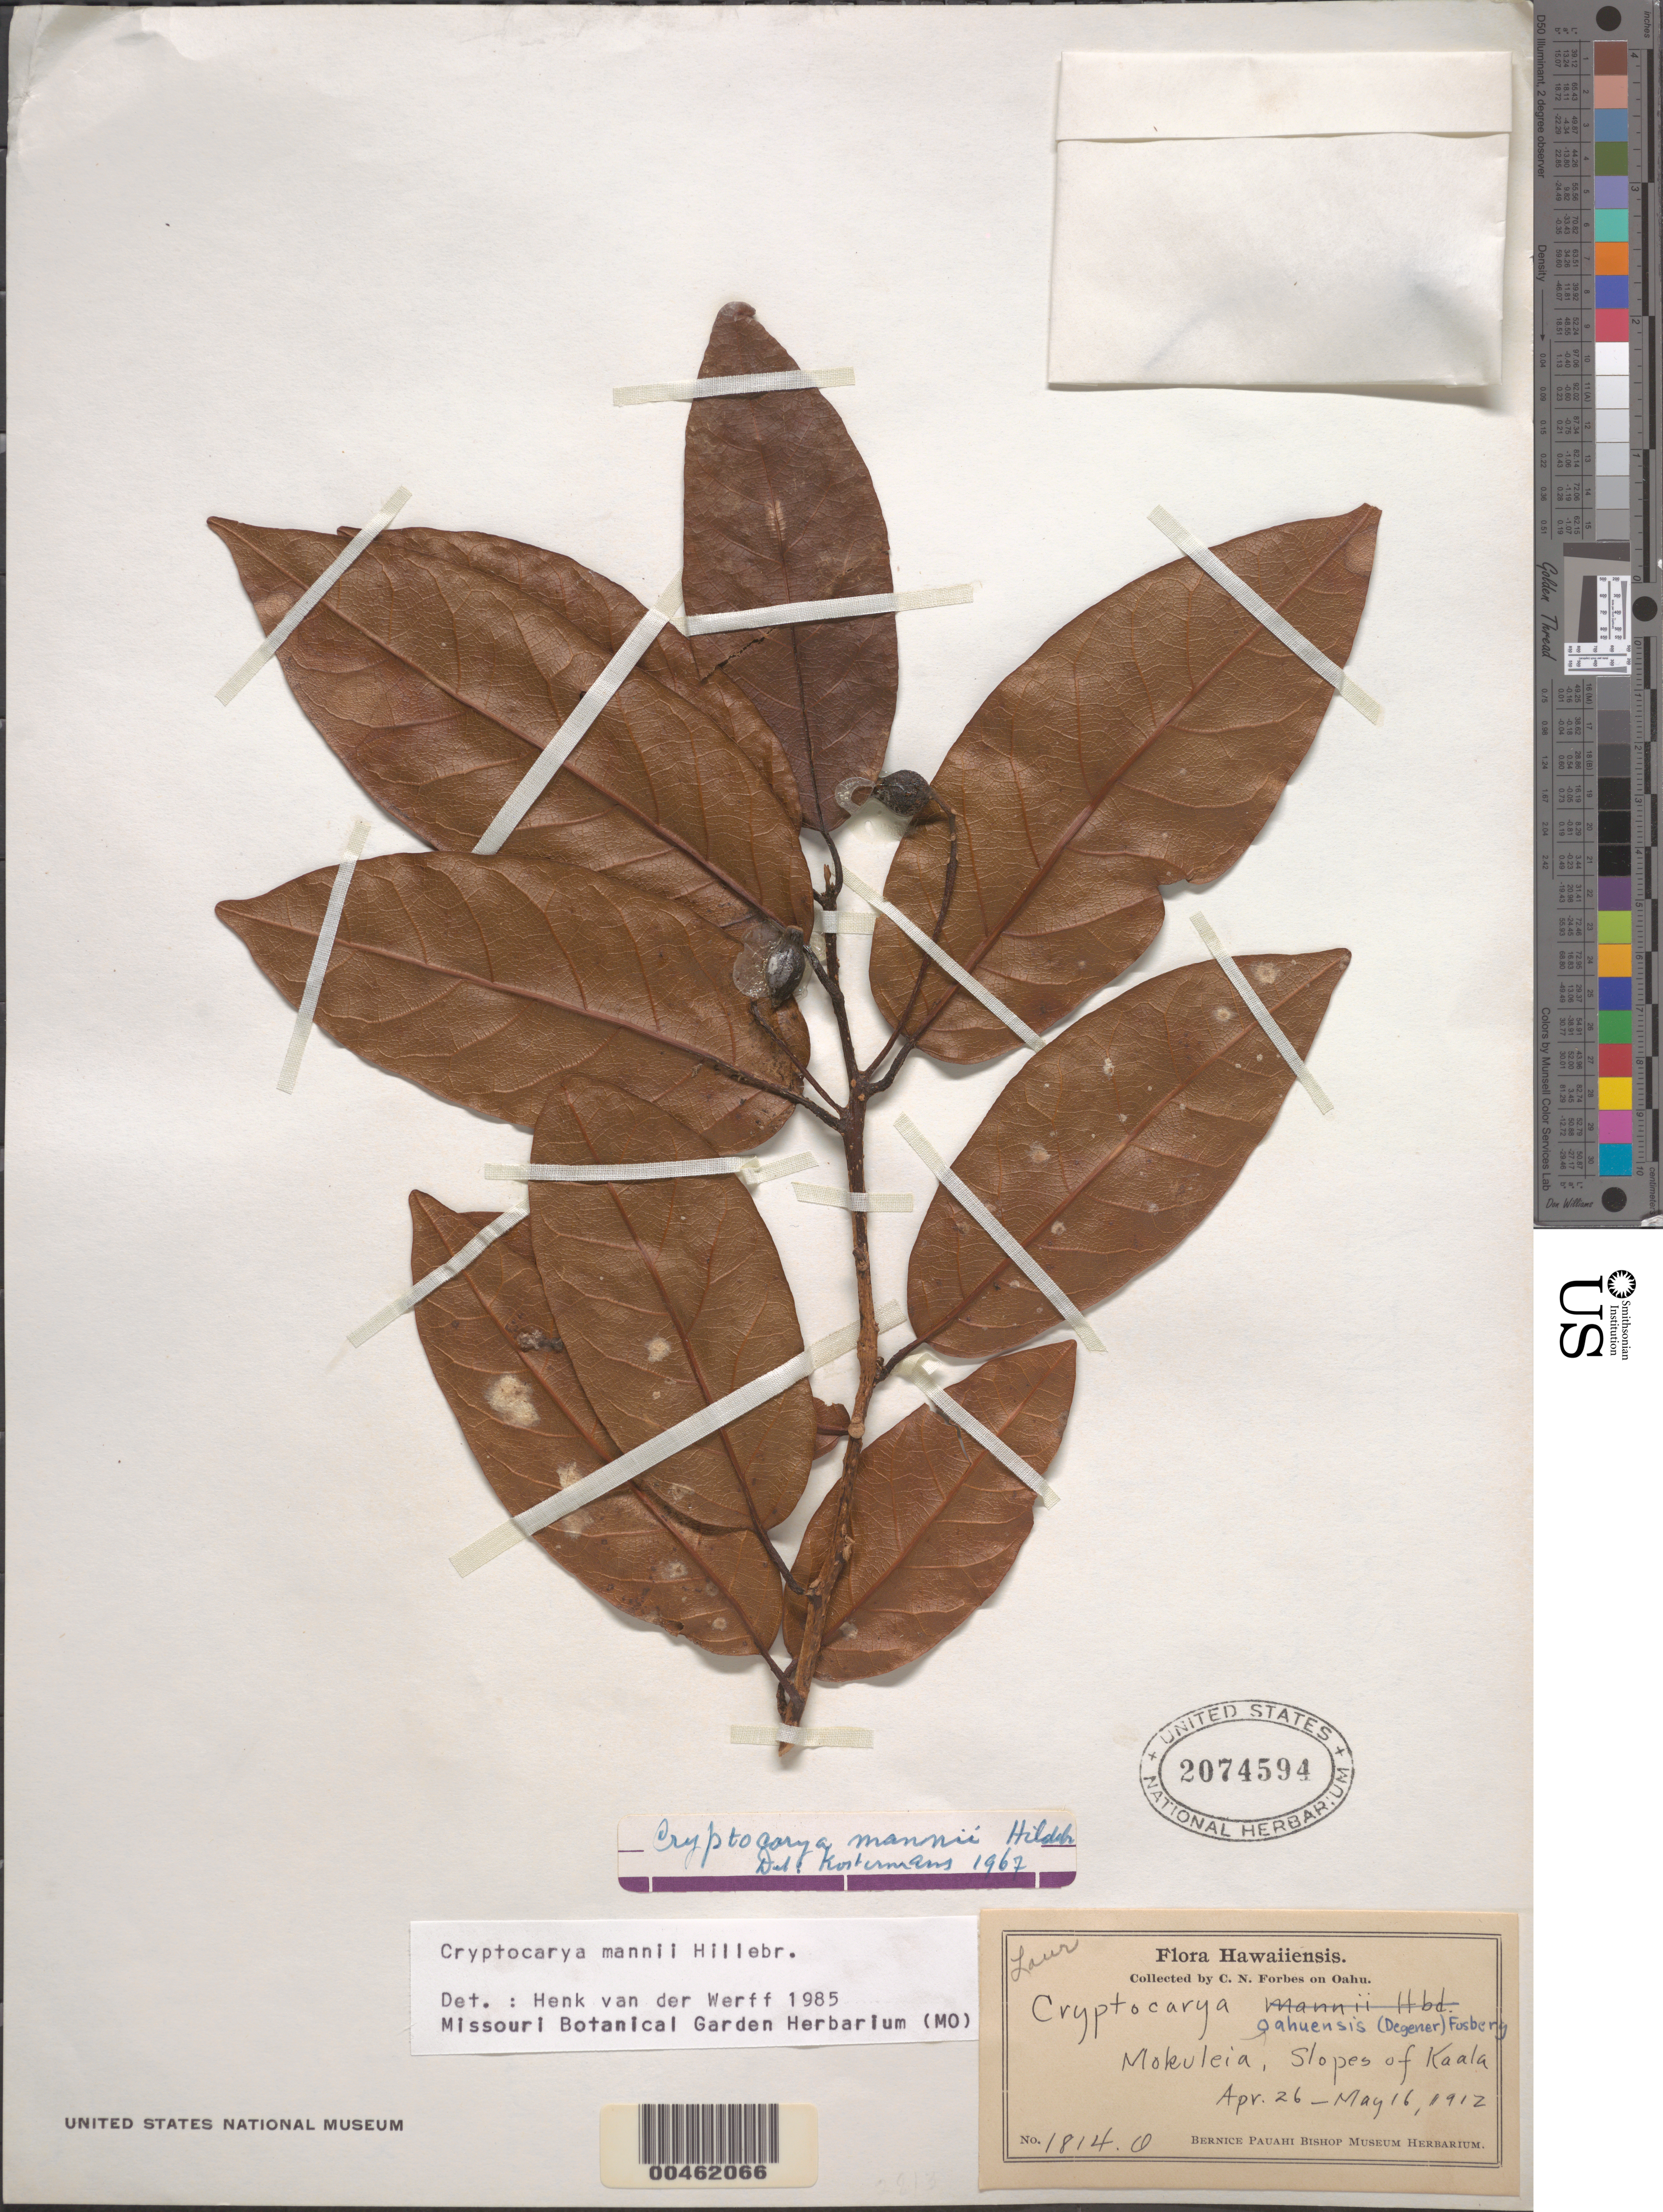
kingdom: Plantae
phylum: Tracheophyta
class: Magnoliopsida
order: Laurales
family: Lauraceae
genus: Cryptocarya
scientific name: Cryptocarya mannii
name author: Hillebr.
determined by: van der Werff, H., (MO), Missouri Botanical Garden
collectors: C. N. Forbes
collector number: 1814.O.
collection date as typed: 26 Apr 1912 to 16 May 1912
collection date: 1912-04-26/1912-05-16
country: United States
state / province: Hawaii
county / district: Honolulu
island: Oahu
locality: Mokuleia, slopes of Kaala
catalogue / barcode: US 2074594